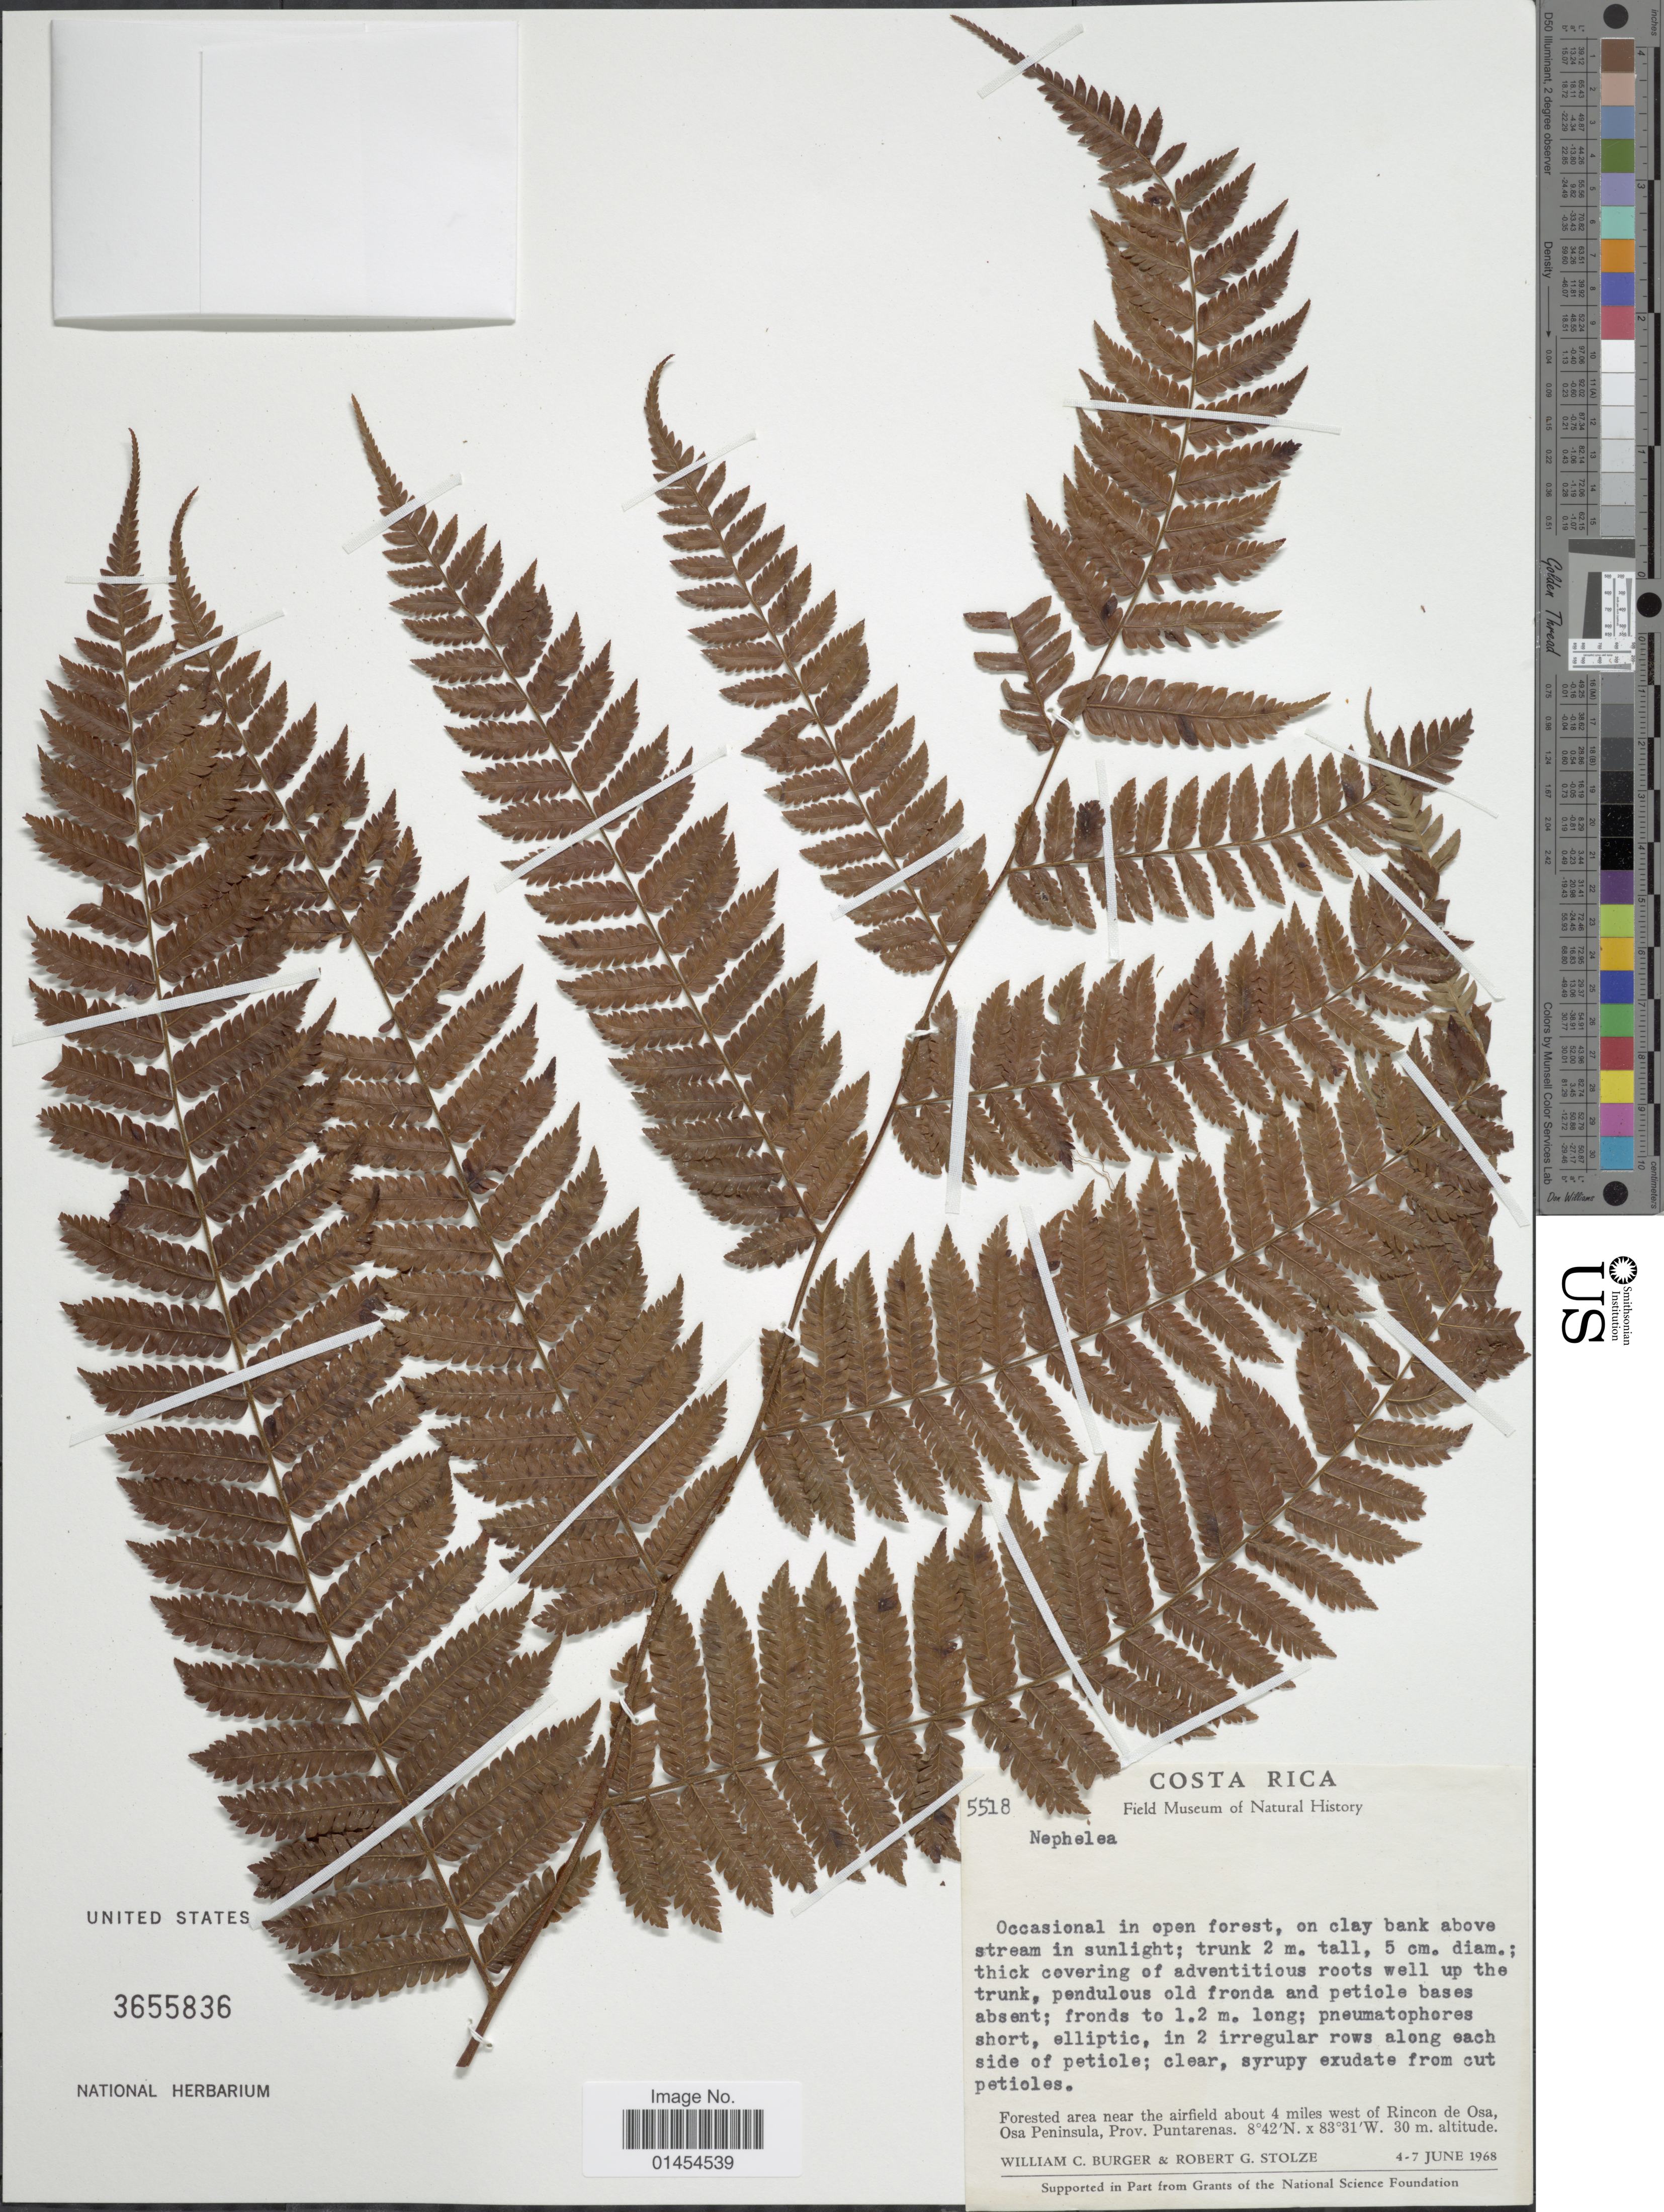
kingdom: Plantae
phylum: Tracheophyta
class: Polypodiopsida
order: Cyatheales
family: Cyatheaceae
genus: Alsophila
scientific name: Alsophila sp.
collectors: W. Burger & R. G. Stolze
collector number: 5518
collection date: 1968-06-04/1968-06-07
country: Costa Rica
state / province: Puntarenas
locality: Forested area near the airfield about 4 miles west of Rincon de Osa, Osa Peninsula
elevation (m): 30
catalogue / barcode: US 3655836